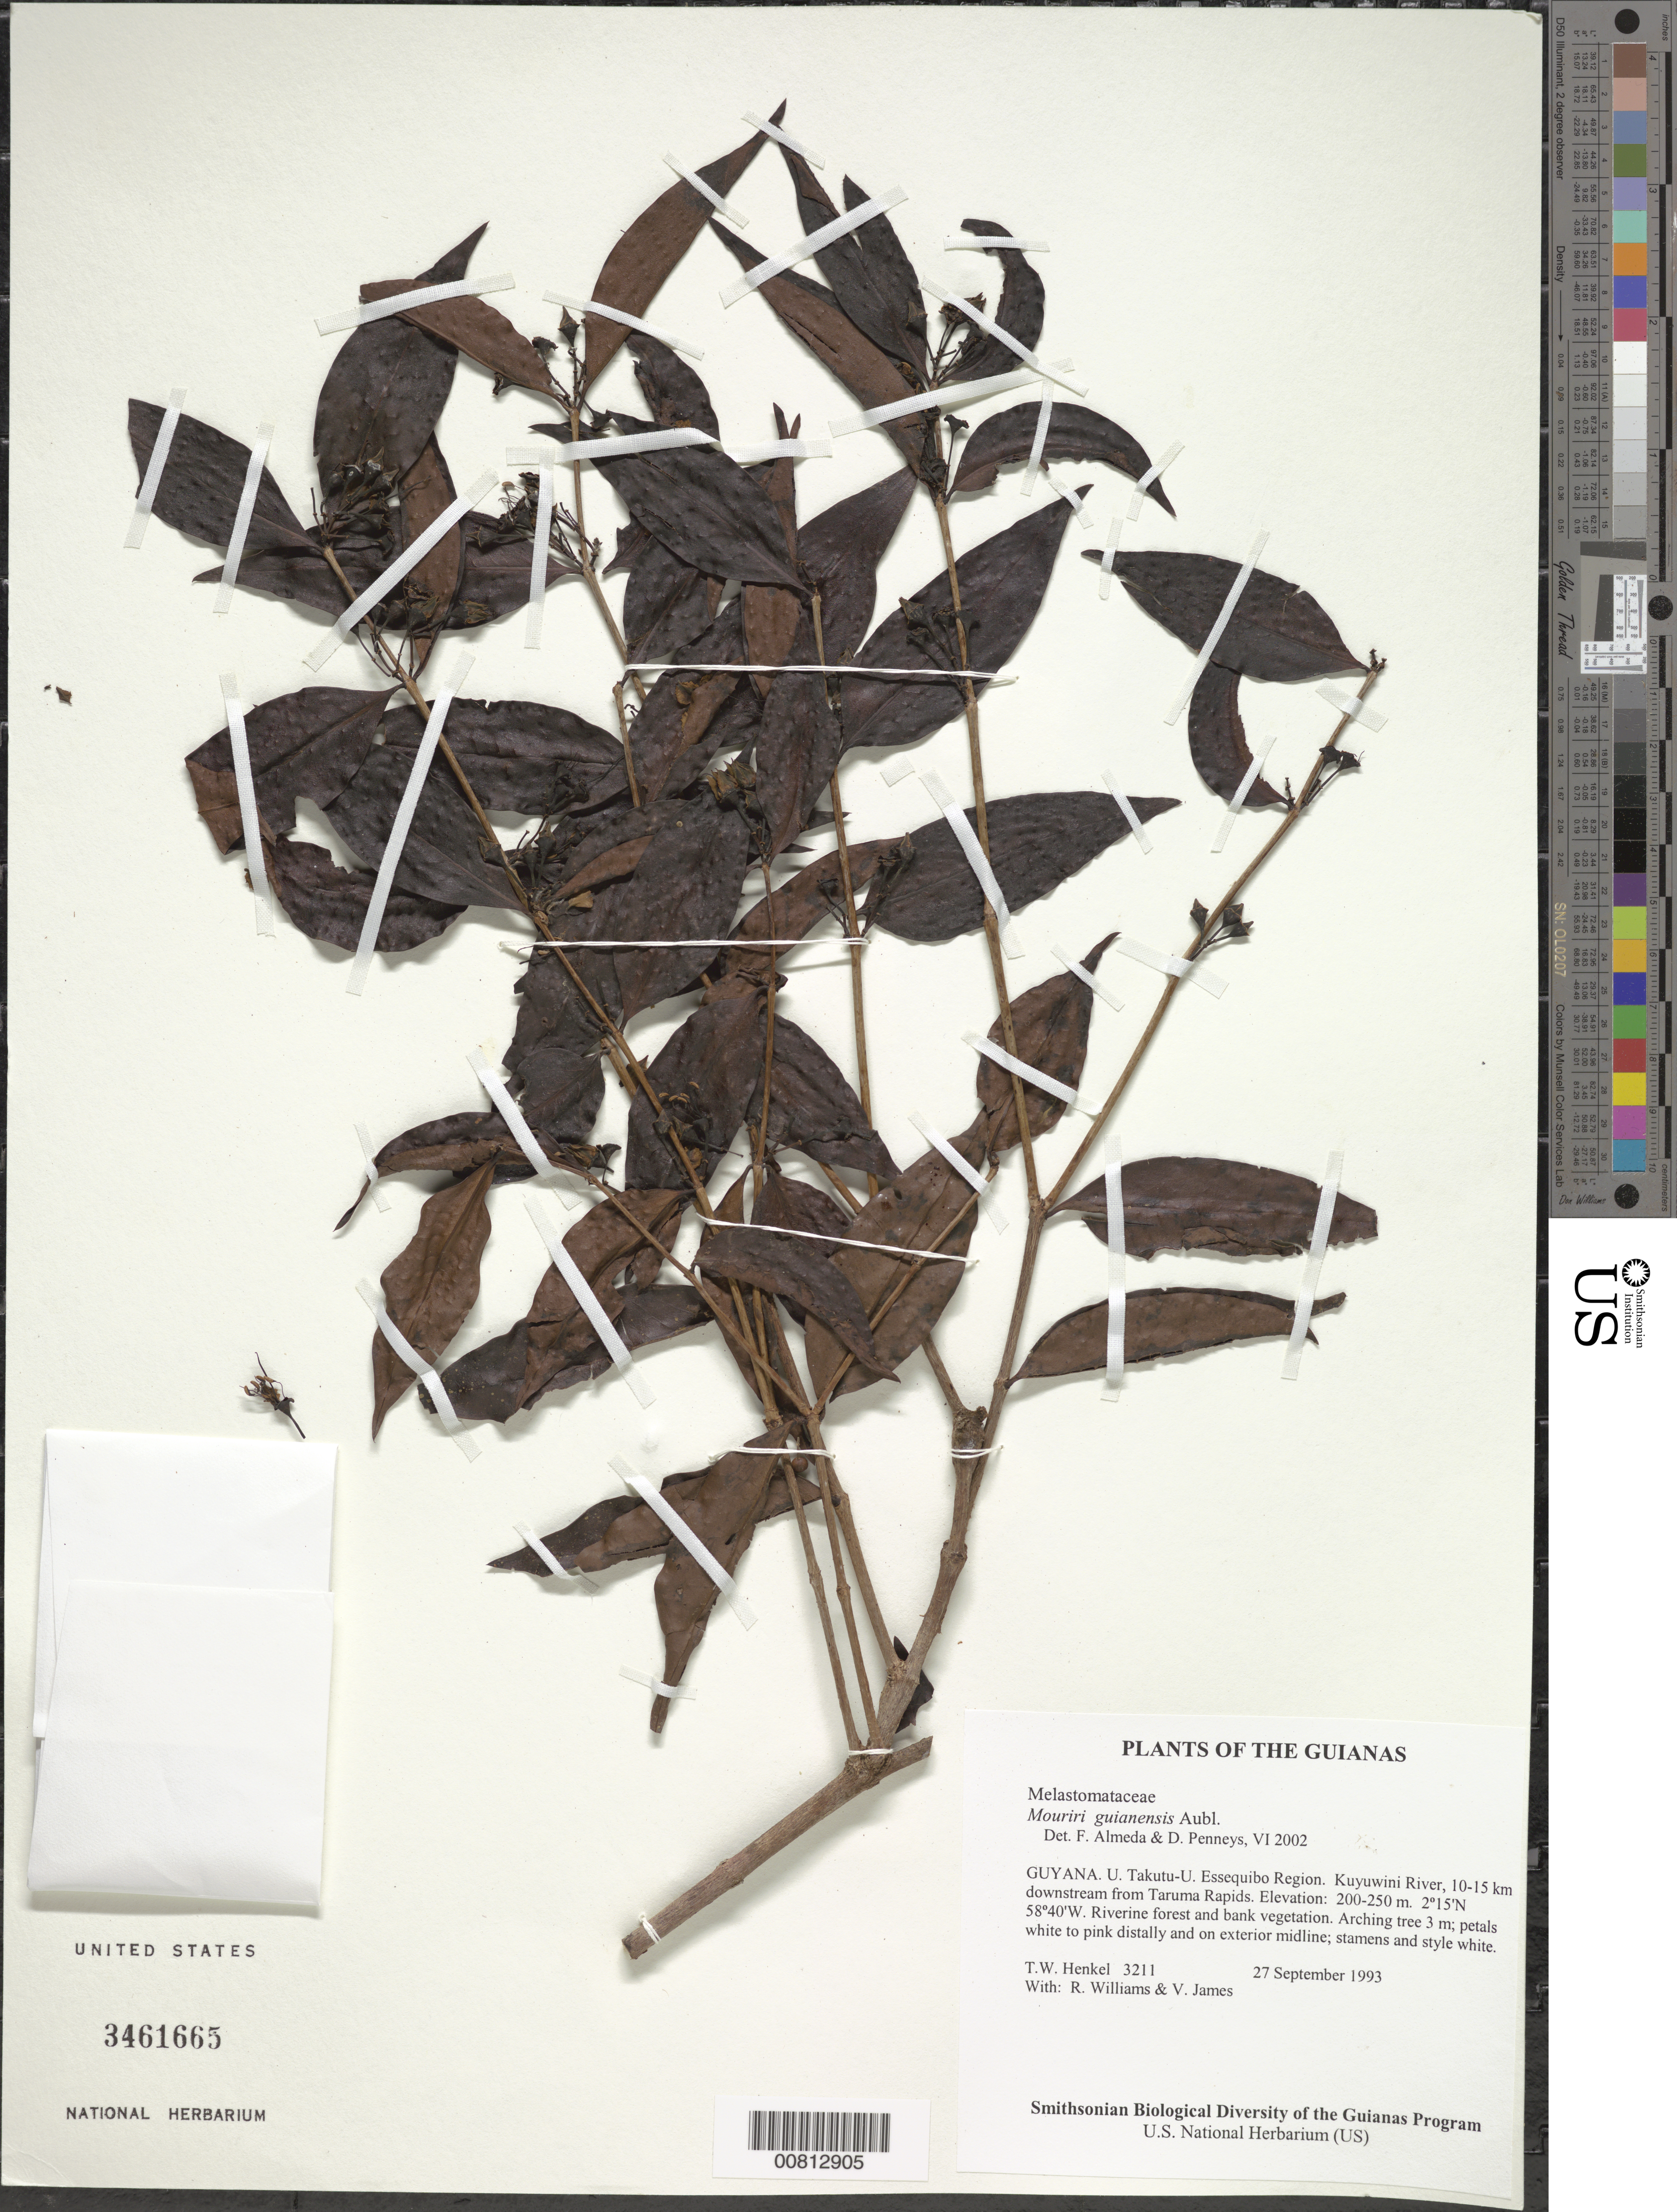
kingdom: Plantae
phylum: Tracheophyta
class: Magnoliopsida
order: Myrtales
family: Melastomataceae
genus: Mouriri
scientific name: Mouriri guianensis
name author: Aubl.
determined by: Almeda, F.; Penneys, D. S.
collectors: T. Henkel, R. Williams & V. James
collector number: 3211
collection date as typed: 27 September 1993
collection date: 1993-09-27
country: Guyana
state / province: U. Takutu-U. Essequibo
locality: Kuyuwini River, 10-15 km downstream from Taruma Rapids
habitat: Riverine forest and bank vegetation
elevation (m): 200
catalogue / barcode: US 3461665